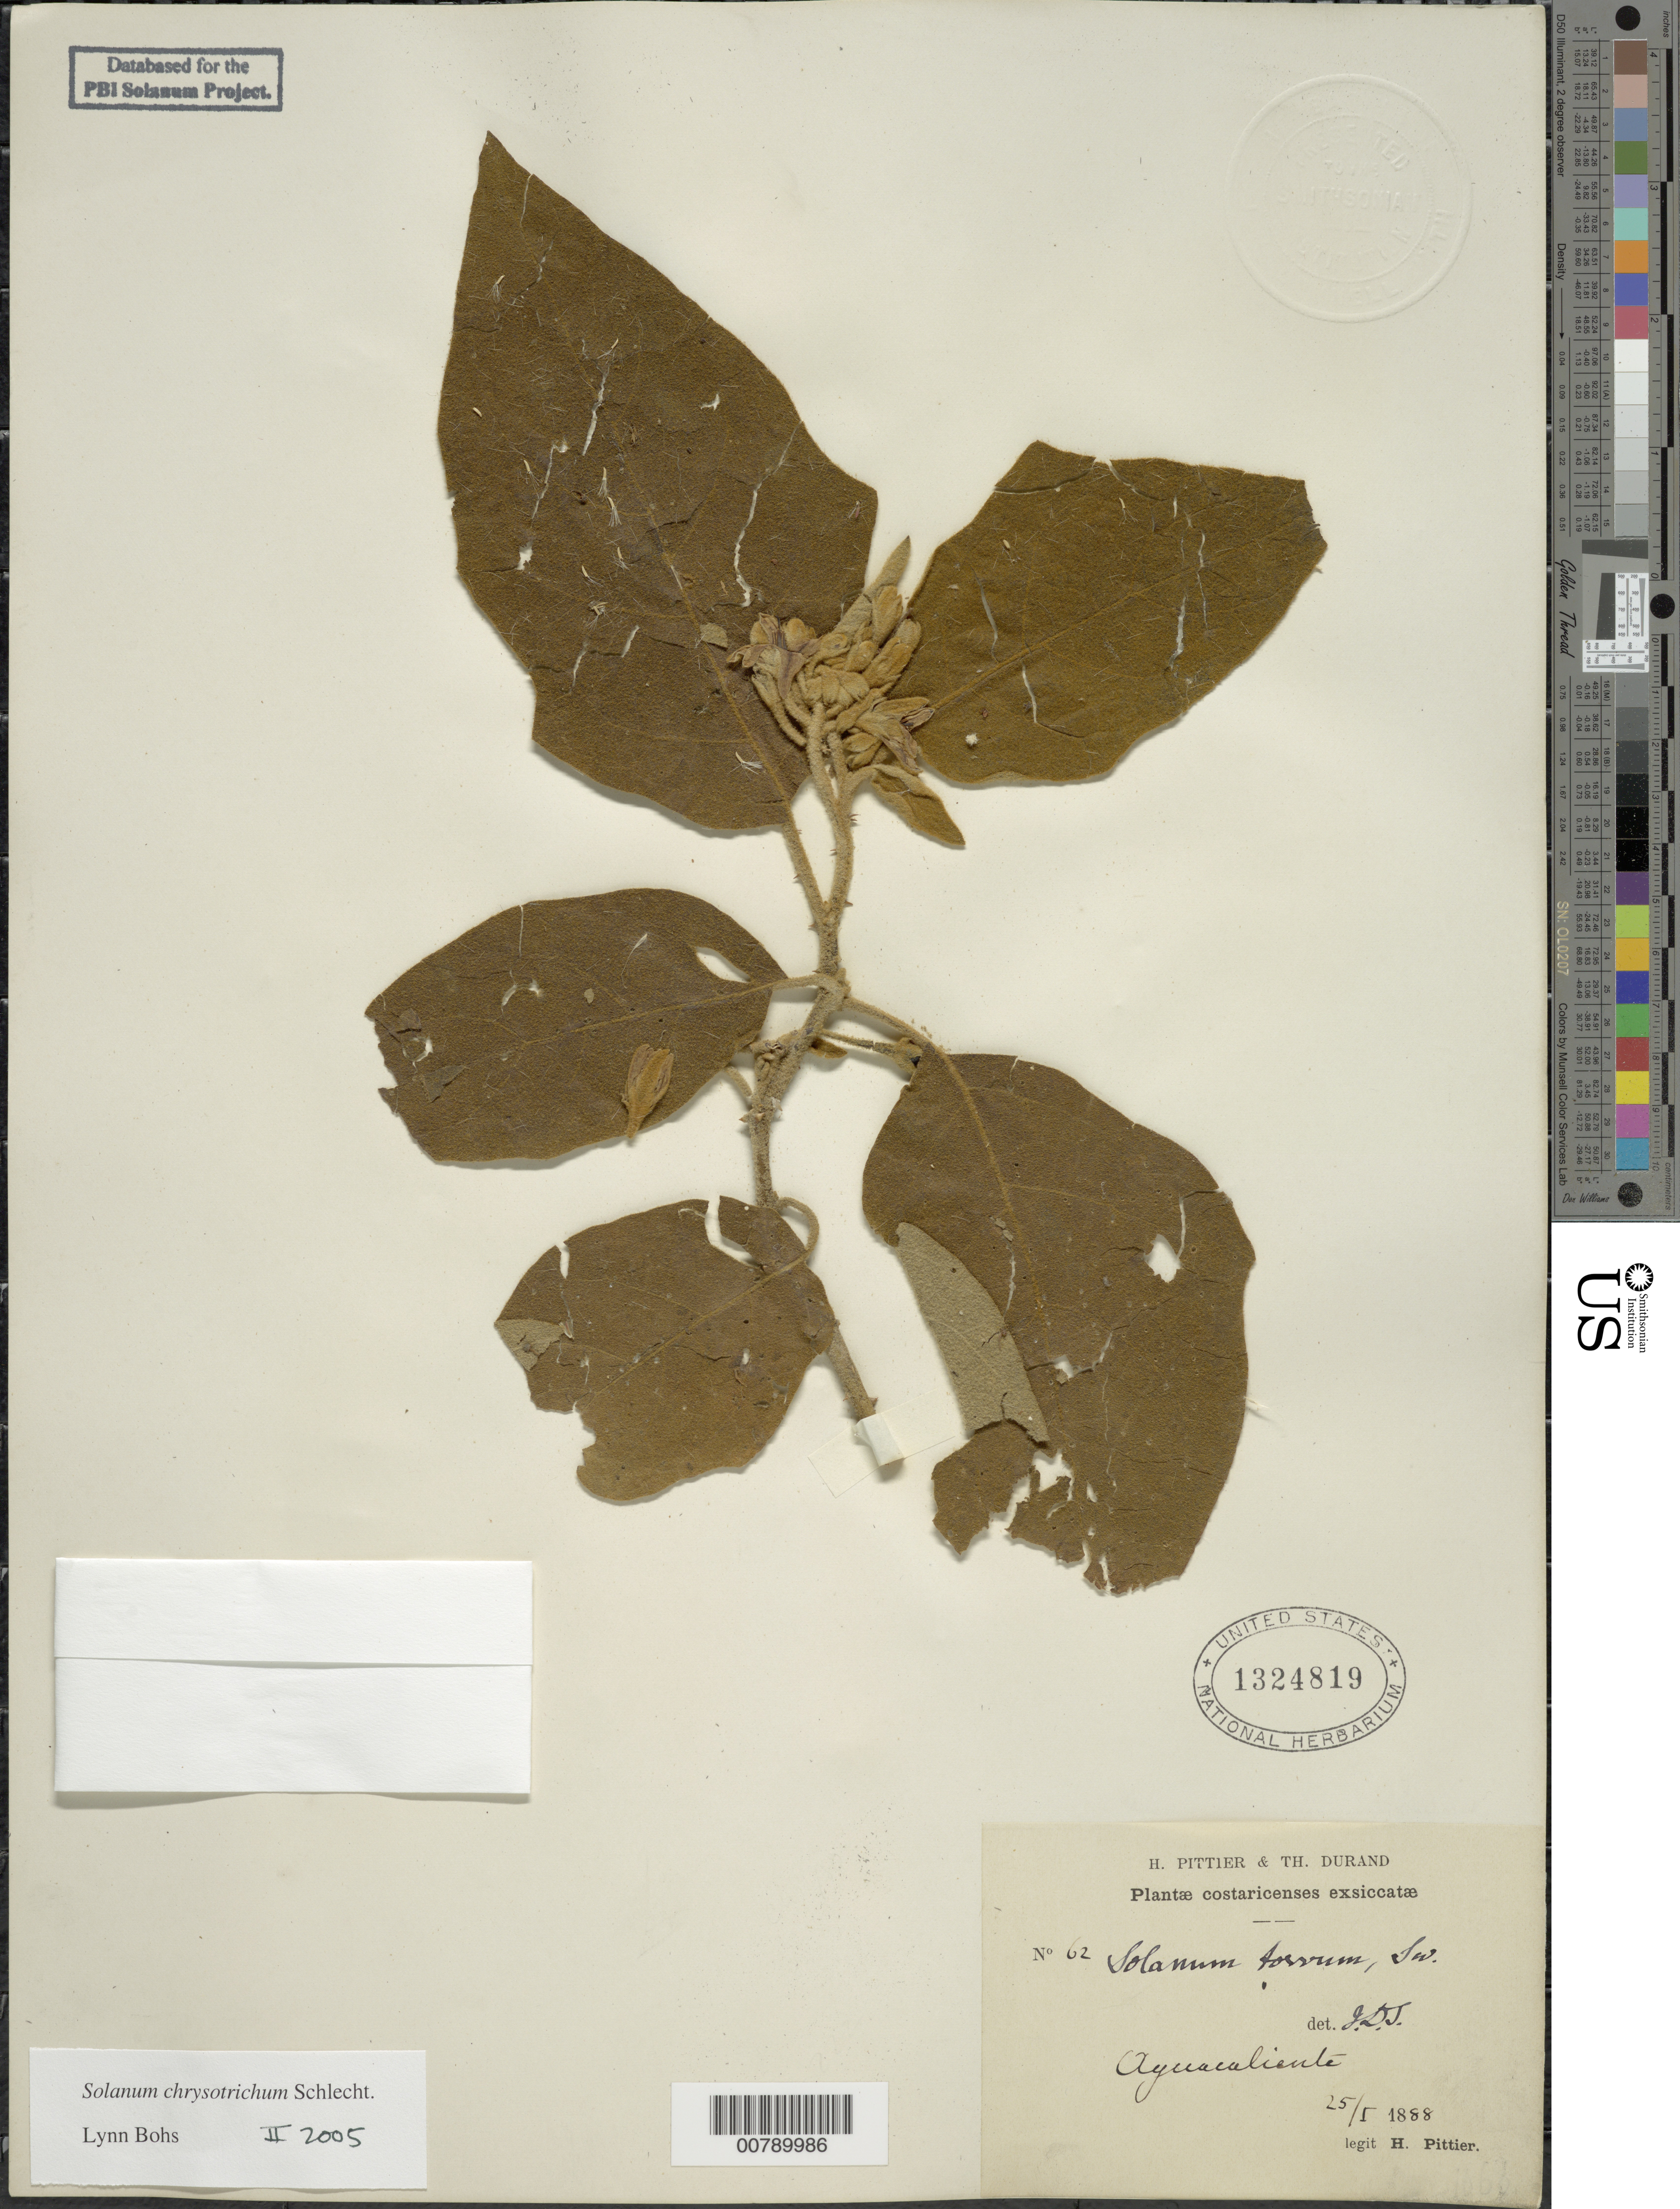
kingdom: Plantae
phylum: Tracheophyta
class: Magnoliopsida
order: Solanales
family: Solanaceae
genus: Solanum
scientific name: Solanum chrysotrichum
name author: Schltdl.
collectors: H. F. Pittier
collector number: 62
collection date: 1888-01-25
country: Costa Rica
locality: Costaricenses. Aguacaliente.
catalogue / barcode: US 1324819